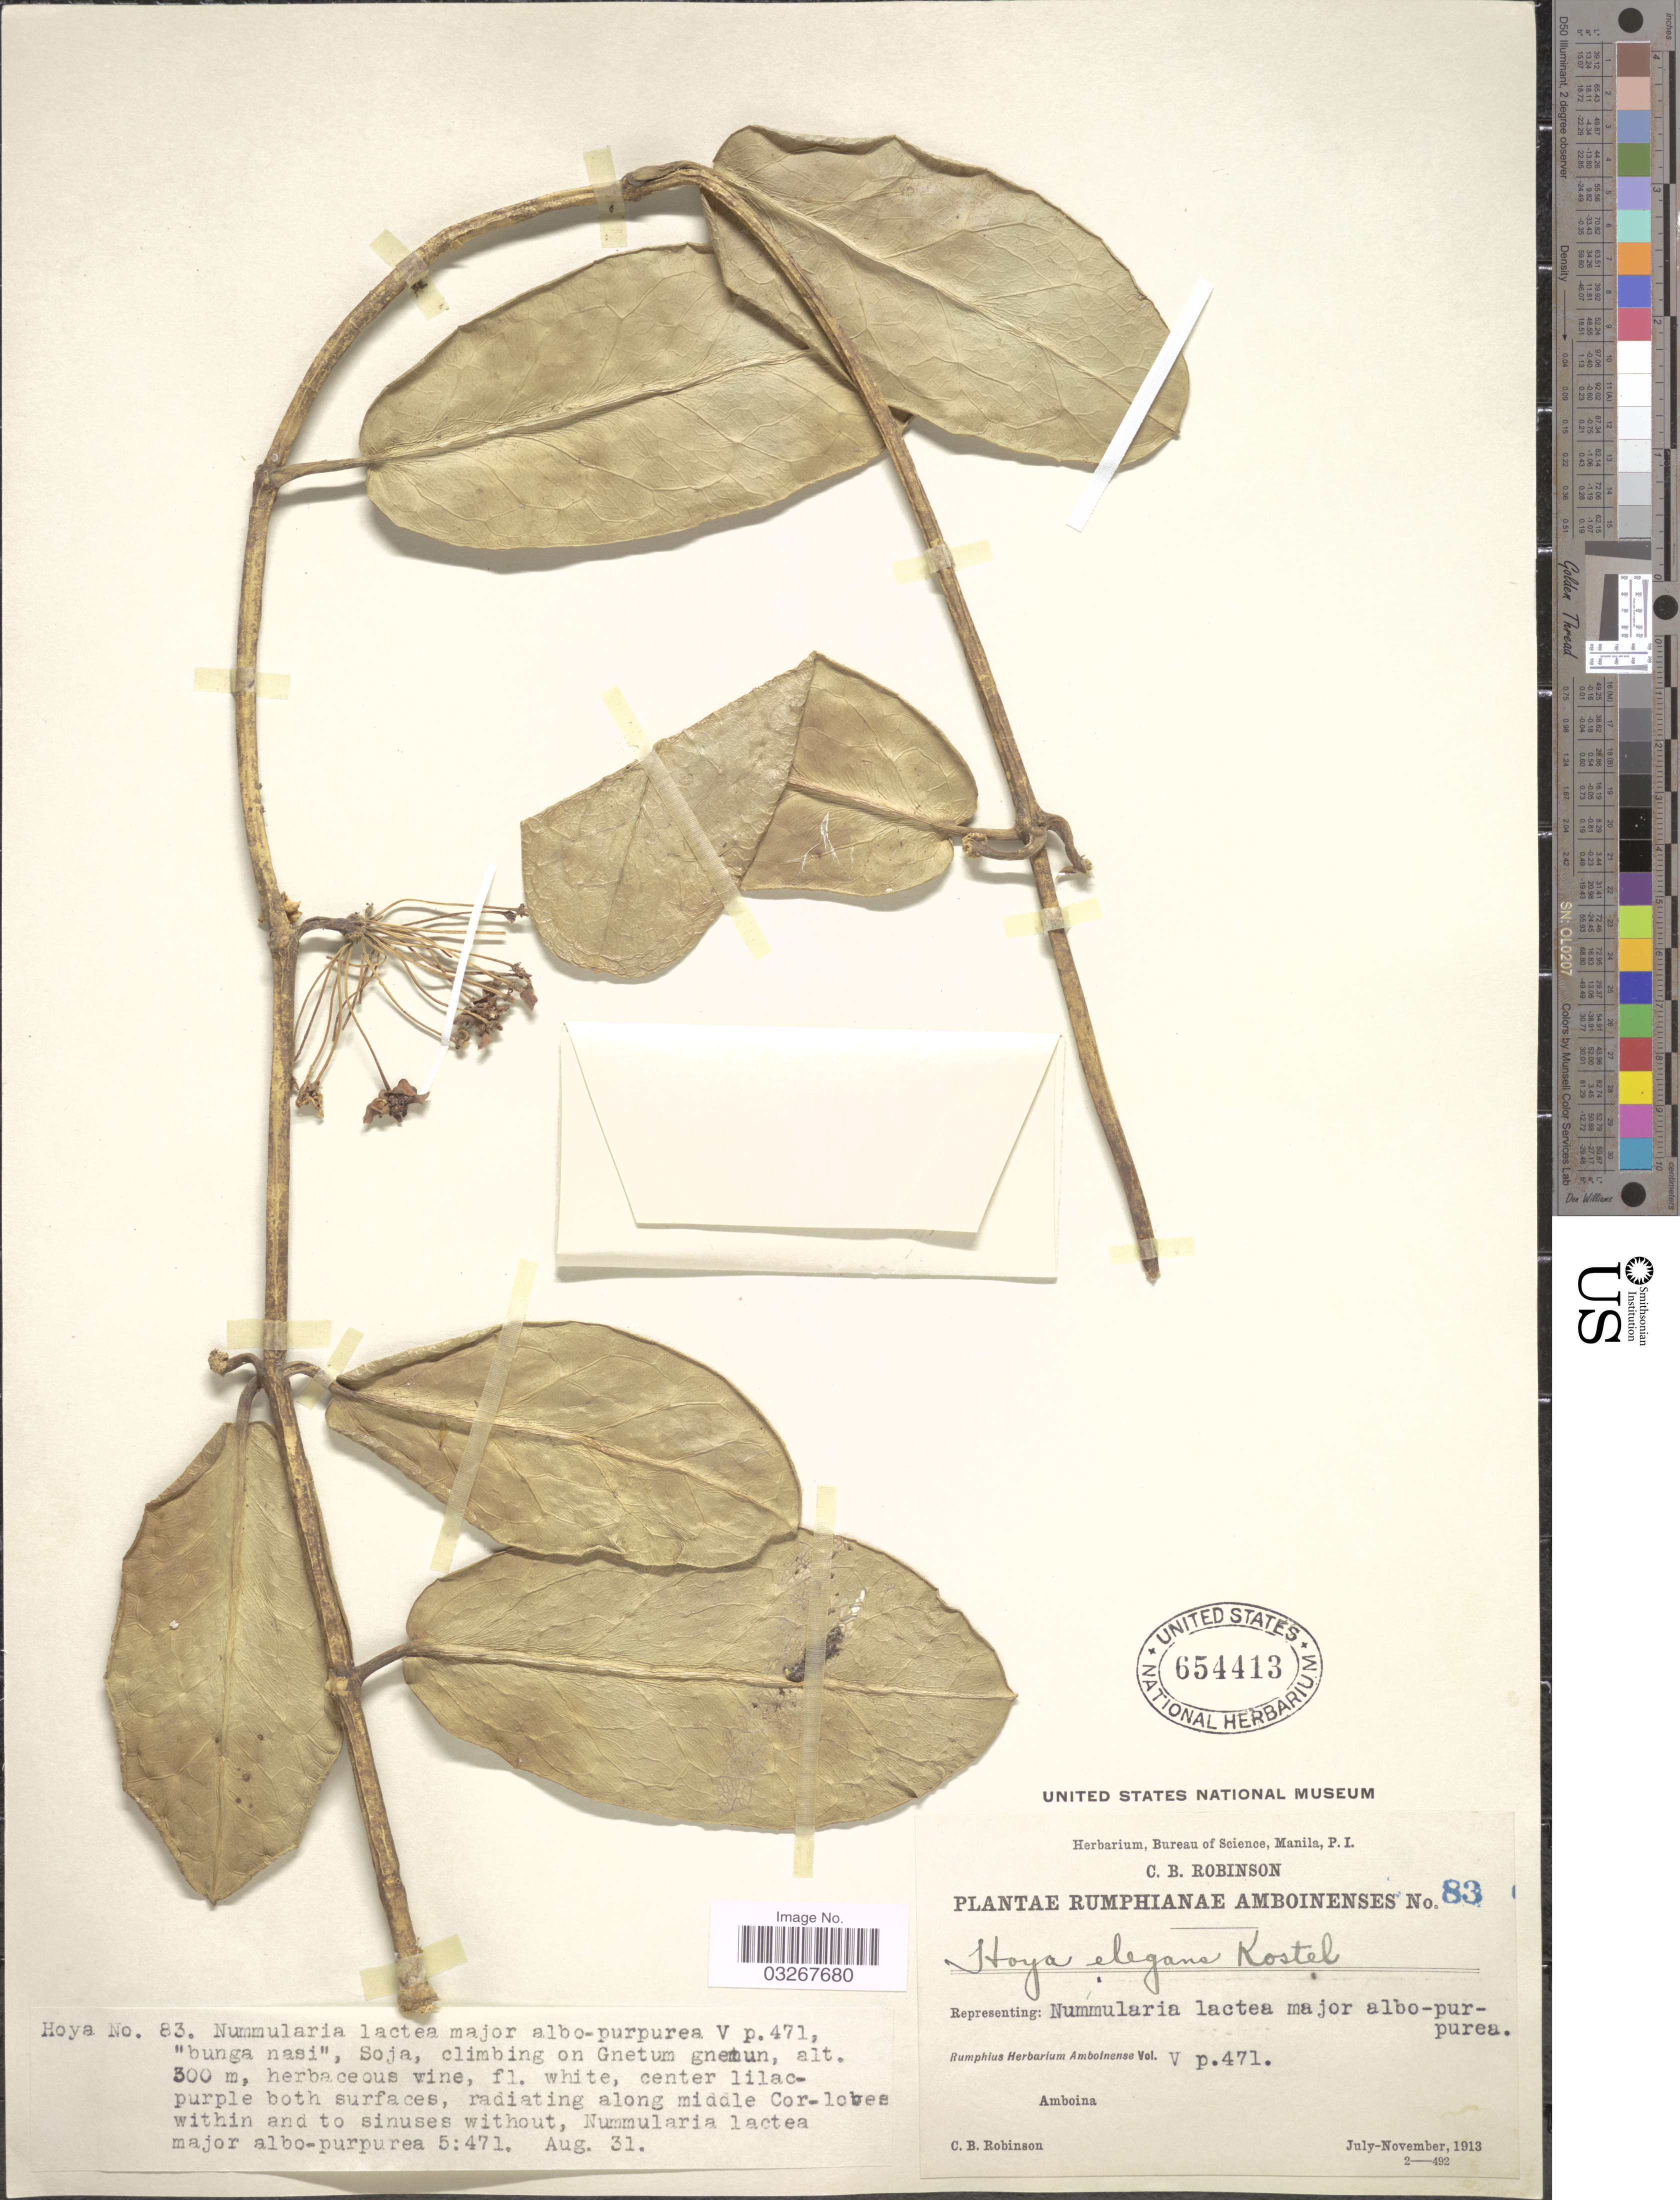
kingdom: Plantae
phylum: Tracheophyta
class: Magnoliopsida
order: Gentianales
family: Apocynaceae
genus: Hoya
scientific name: Hoya elegans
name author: Boerl.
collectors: C. Robinson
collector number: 83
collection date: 1913-08-31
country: Indonesia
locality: Amboina. Soja, climbing on Gnetum gnemun.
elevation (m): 300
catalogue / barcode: US 654413